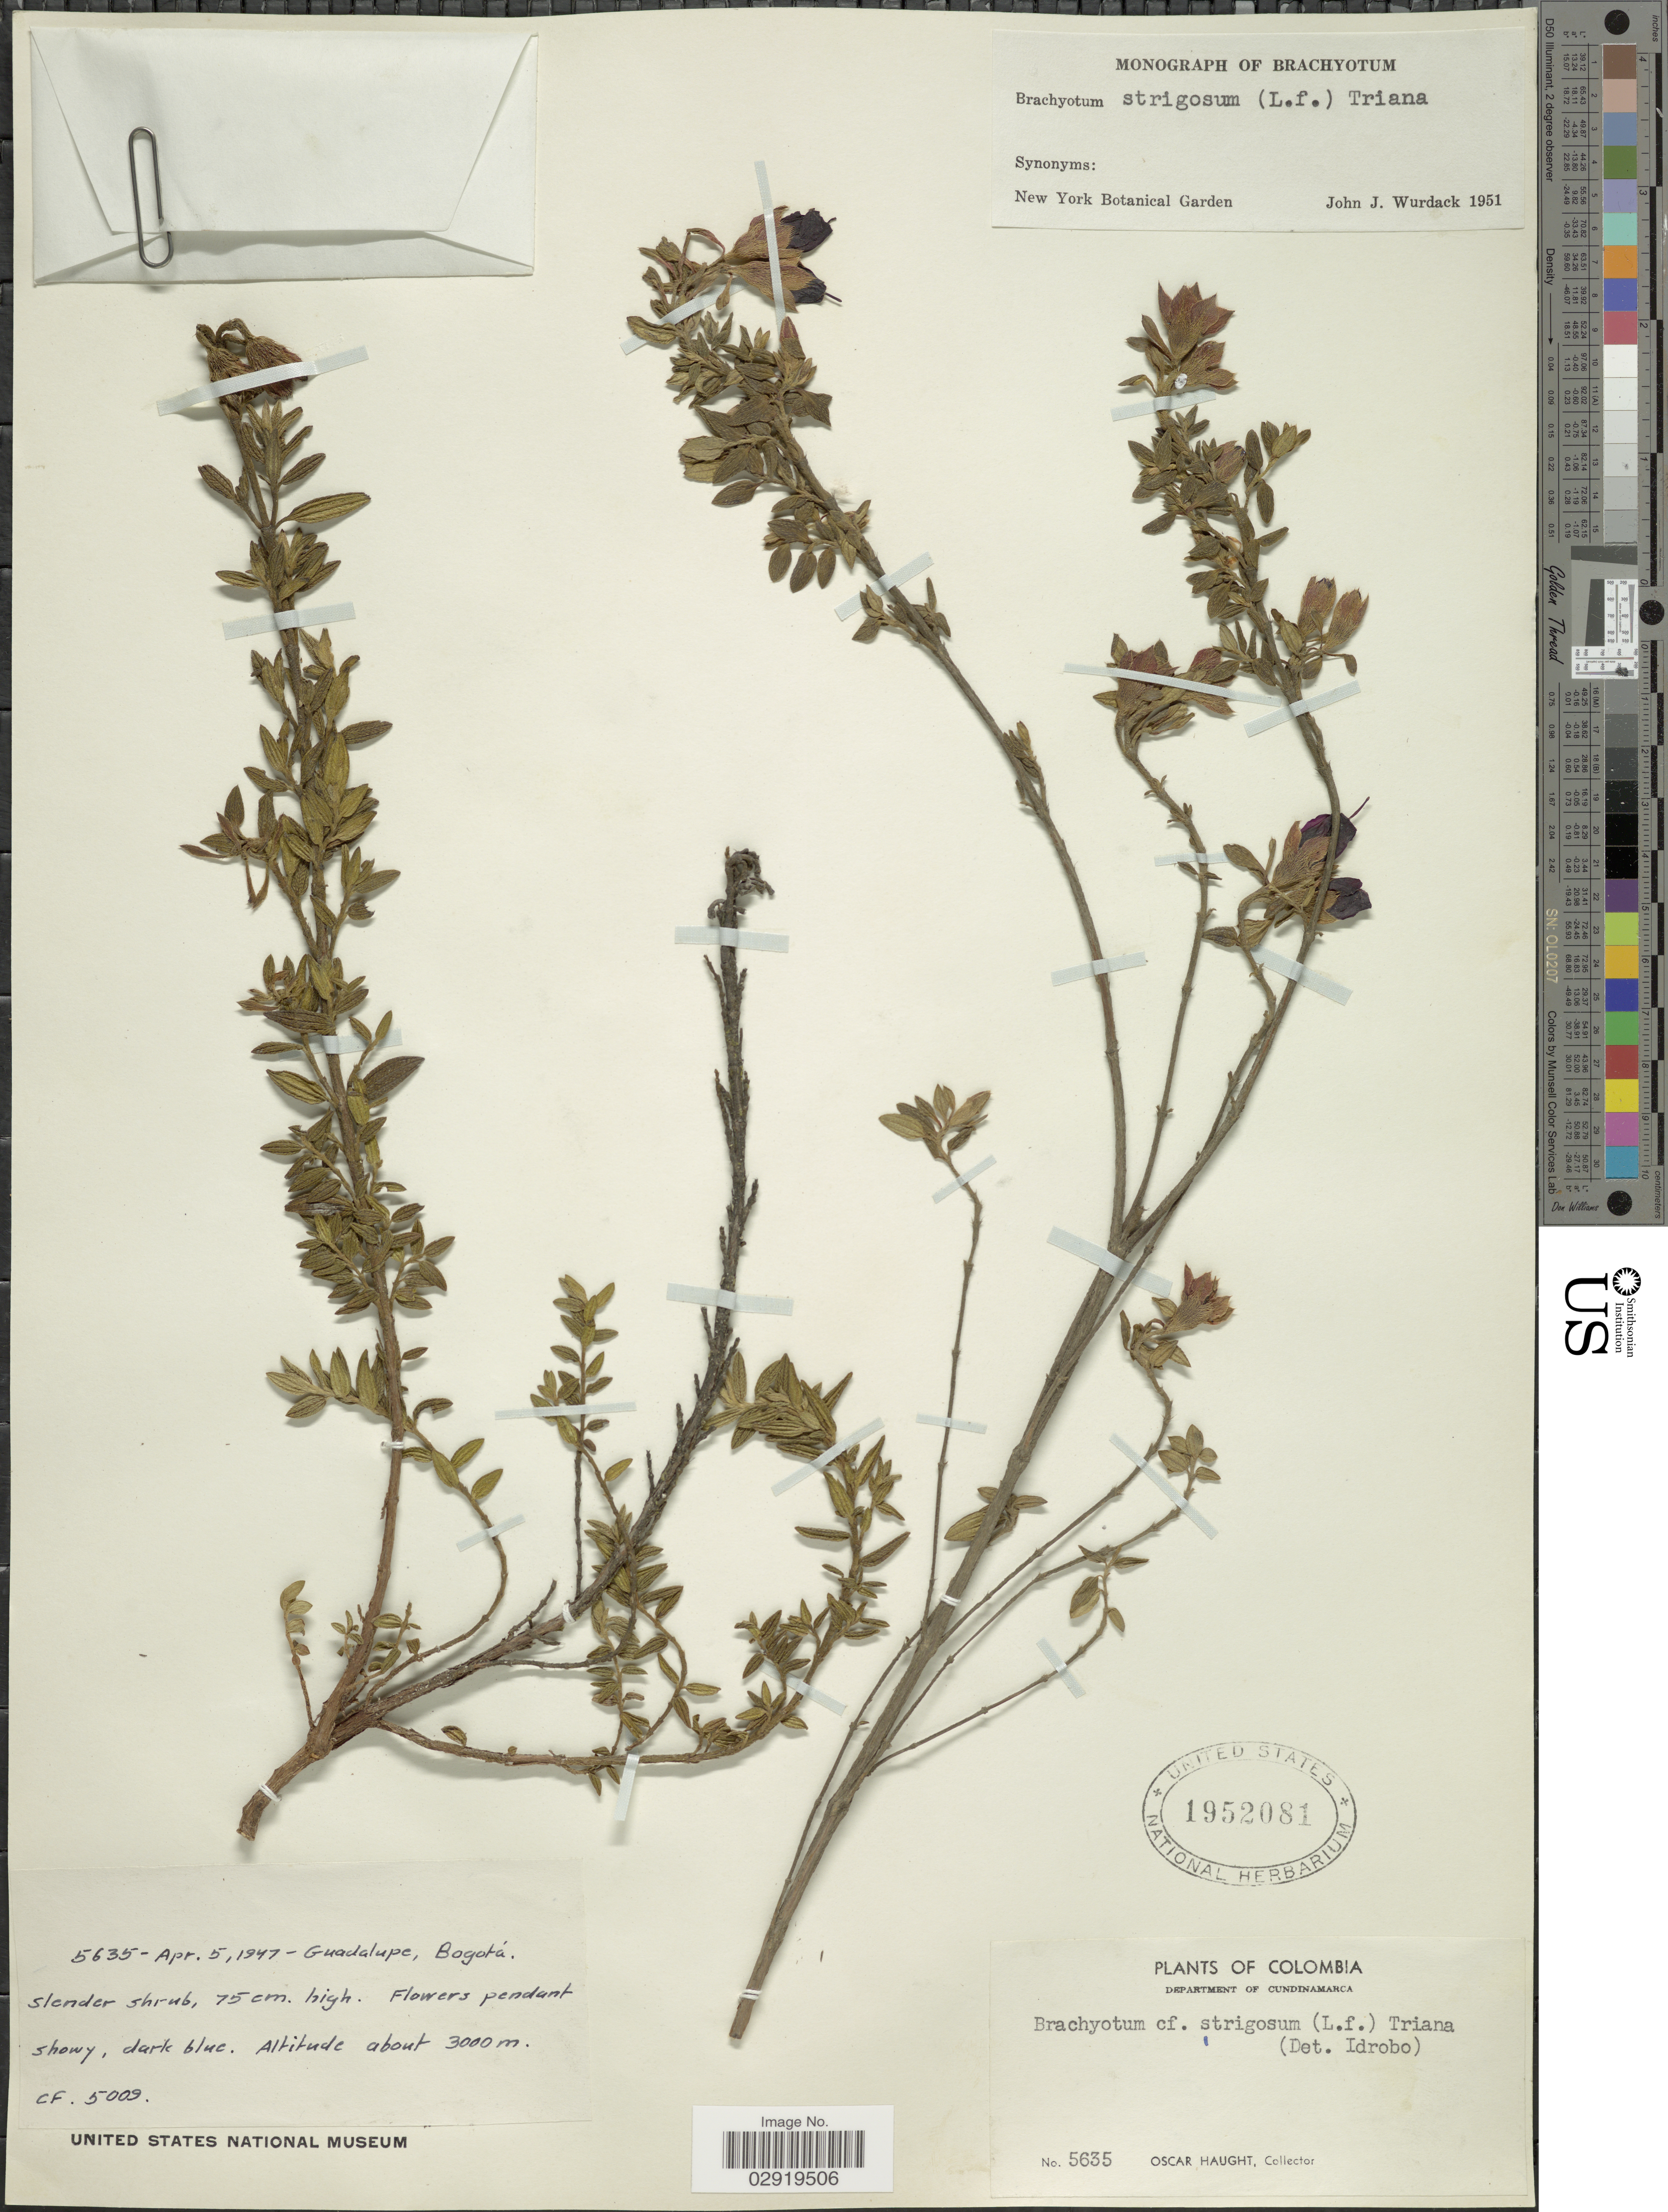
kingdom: Plantae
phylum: Tracheophyta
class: Magnoliopsida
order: Myrtales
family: Melastomataceae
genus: Brachyotum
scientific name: Brachyotum strigosum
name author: (L. f.) Triana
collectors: O. Haught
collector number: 5635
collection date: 1947-04-05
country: Colombia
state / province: Cundinamarca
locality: Department of Cundinamarca. Guadalupe, Bogotá.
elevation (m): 3000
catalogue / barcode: US 1952081